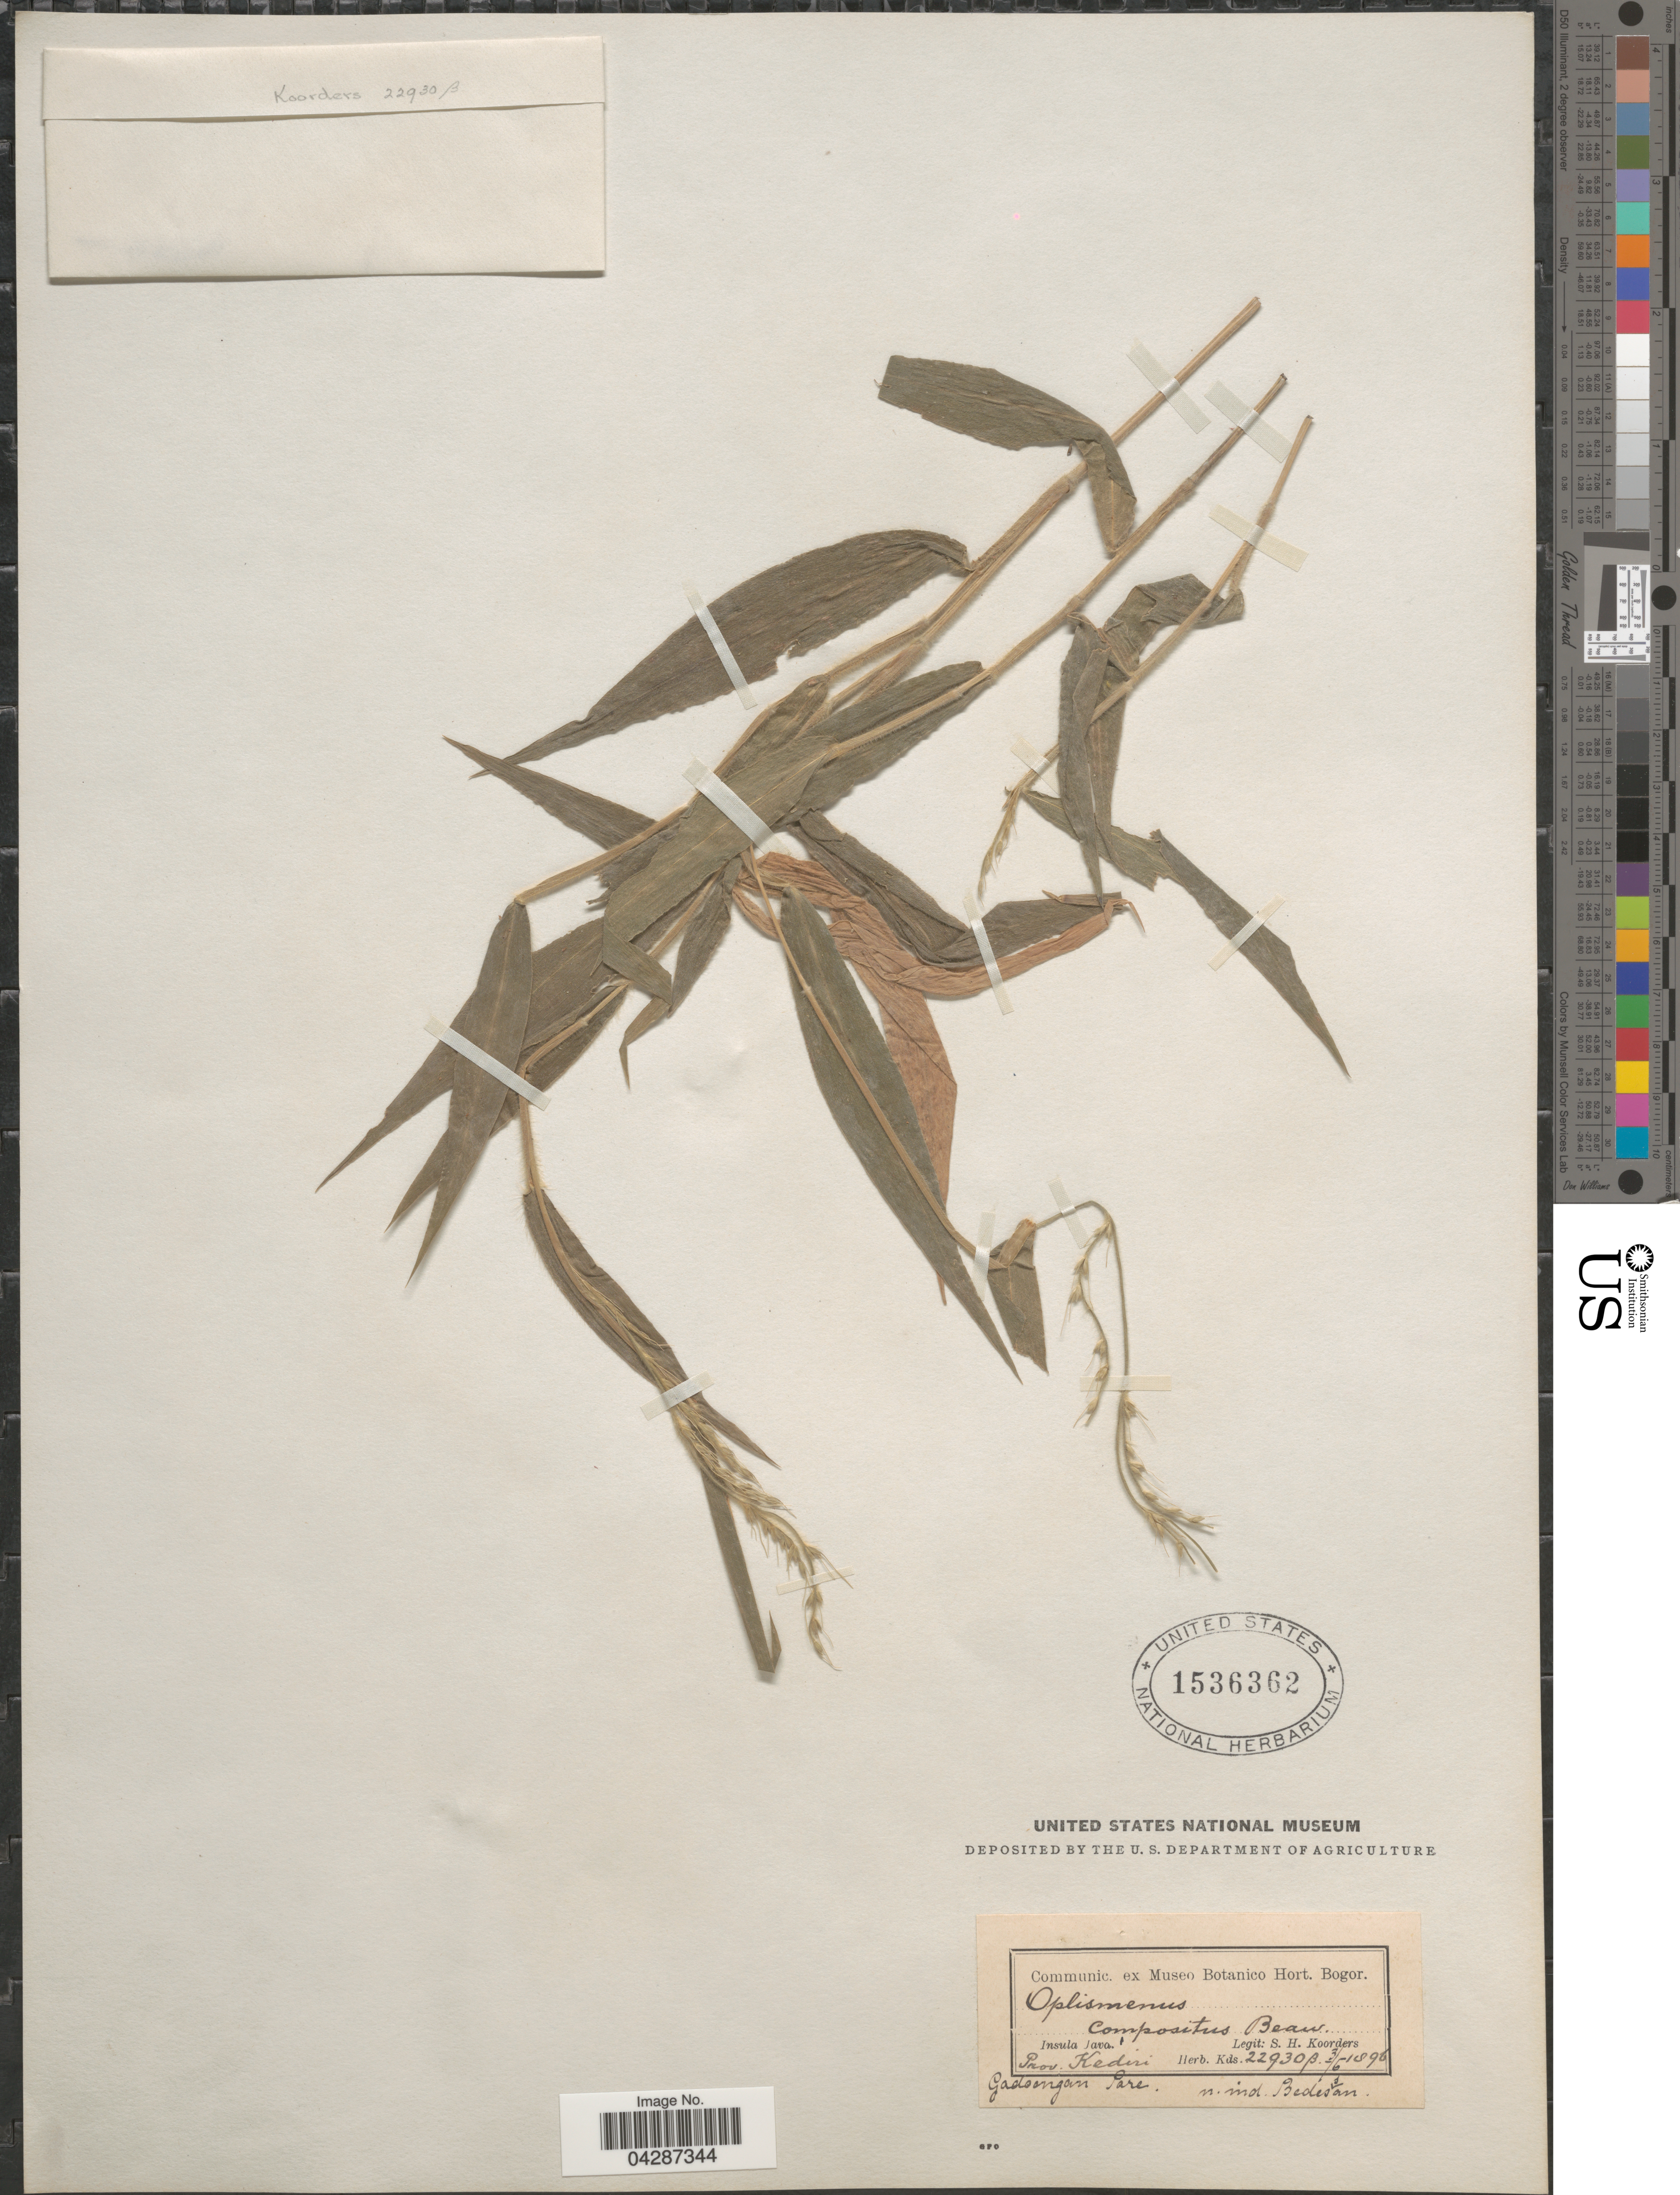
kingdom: Plantae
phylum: Tracheophyta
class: Liliopsida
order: Poales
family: Poaceae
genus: Oplismenus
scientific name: Oplismenus compositus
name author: (L.) P. Beauv.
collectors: S. H. Koorders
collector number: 22930B?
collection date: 1896-06-03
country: Indonesia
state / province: Java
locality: Insula Java. Prov. Kediri. Gadungan Pare.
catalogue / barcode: US 1536362